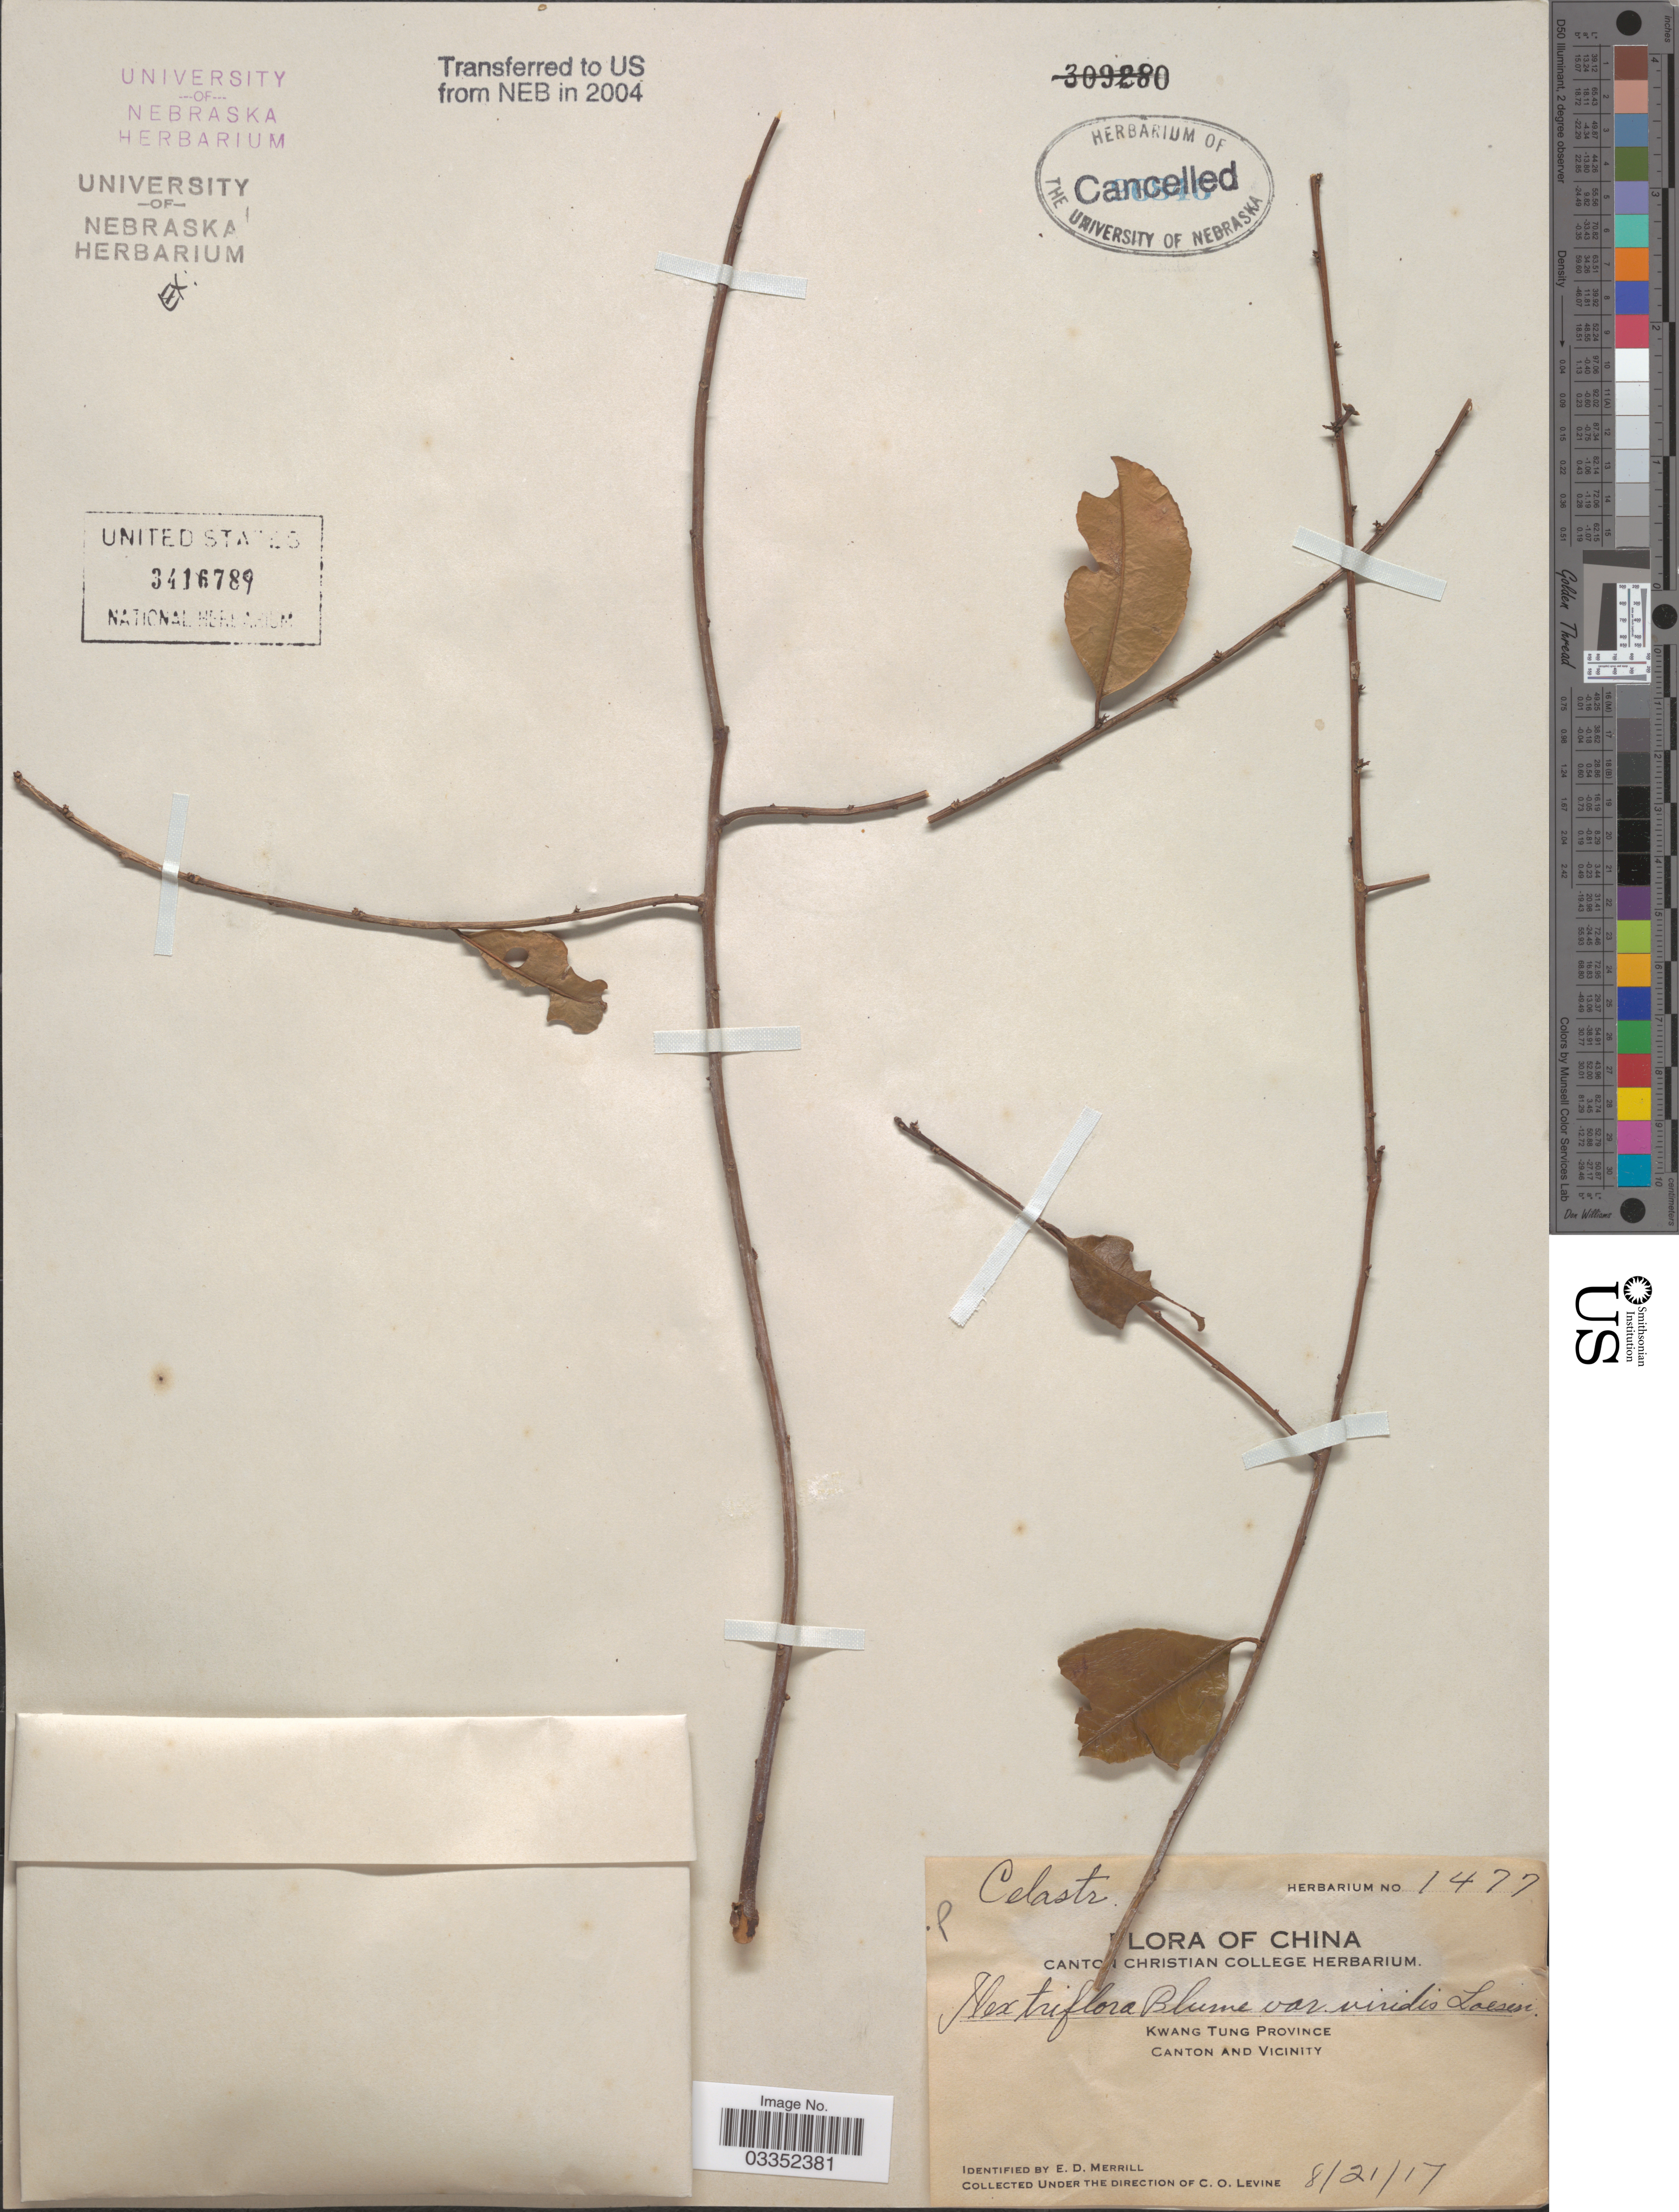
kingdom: Plantae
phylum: Tracheophyta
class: Magnoliopsida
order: Aquifoliales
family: Aquifoliaceae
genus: Ilex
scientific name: Ilex triflora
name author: Blume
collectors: C. O. Levine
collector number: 1477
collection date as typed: Transcribed d/m/y: 21/8/17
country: China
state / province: Guangdong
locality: Kwang Tung Province, Canton and Vicinity.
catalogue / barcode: US 3416789